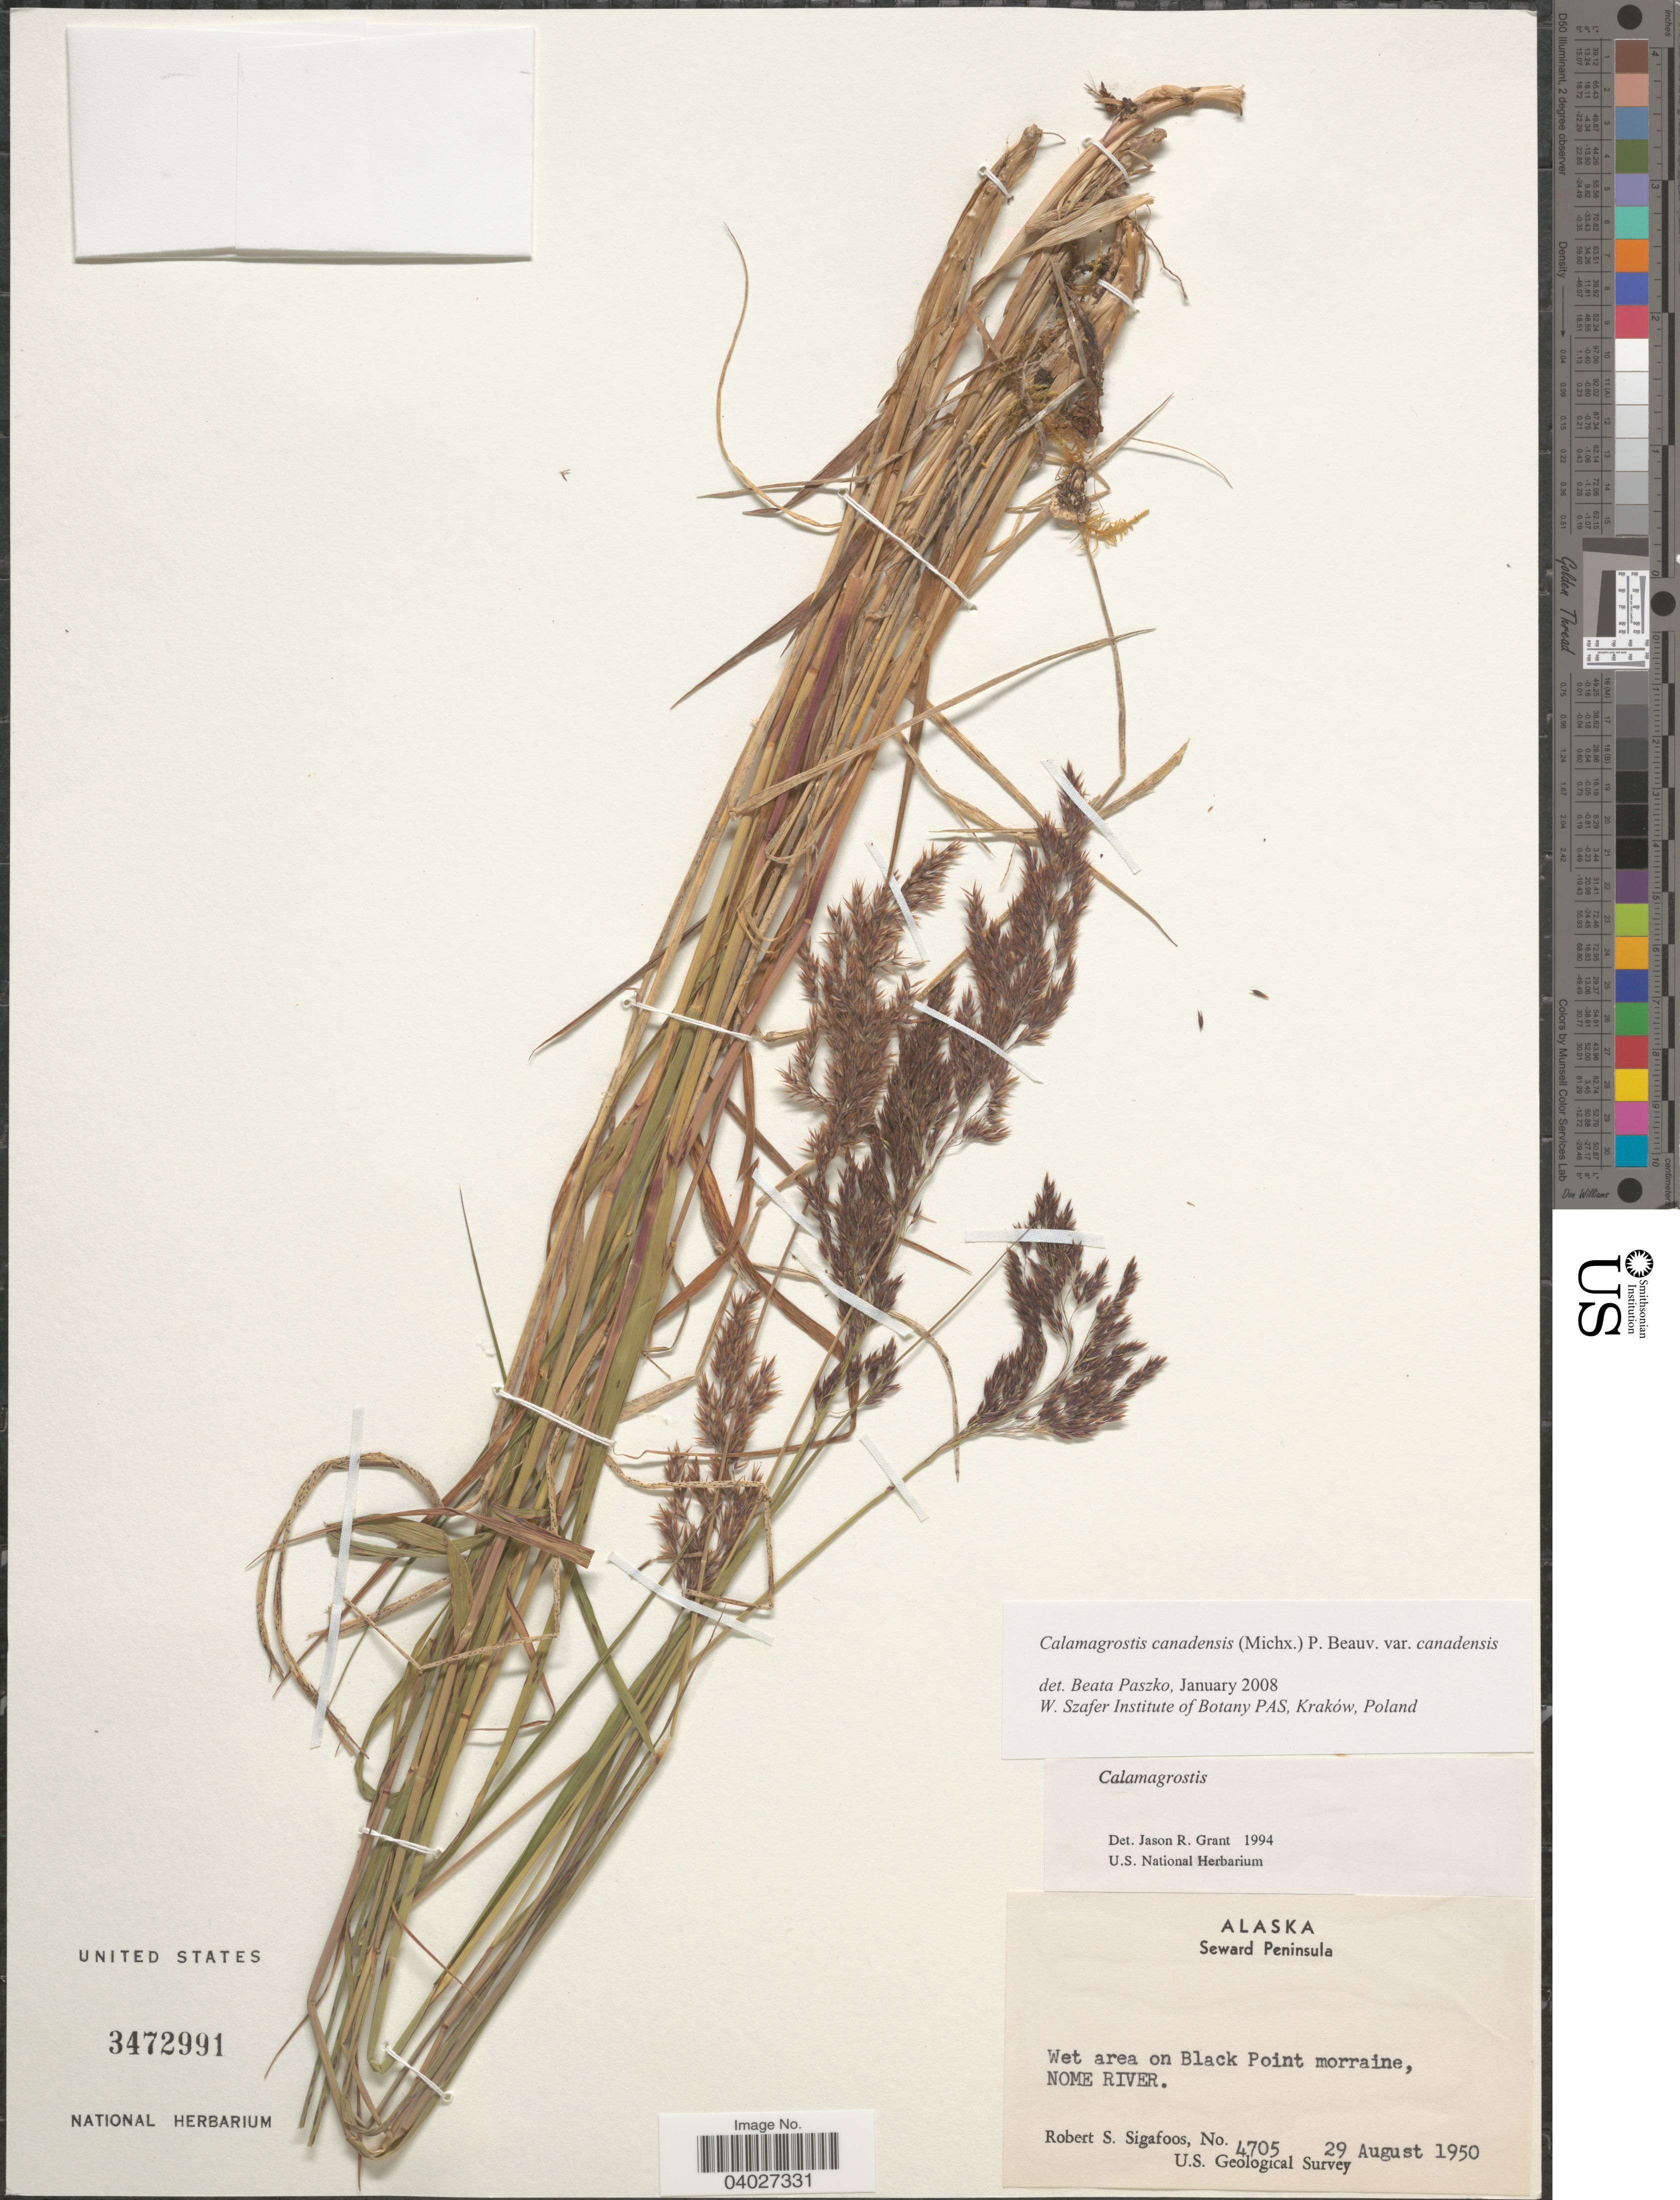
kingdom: Plantae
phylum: Tracheophyta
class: Liliopsida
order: Poales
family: Poaceae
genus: Calamagrostis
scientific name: Calamagrostis canadensis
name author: (Michx.) P. Beauv.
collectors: R. Sigafoos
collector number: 4705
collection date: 1950-08-29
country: United States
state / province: Alaska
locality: Seward Peninsula. Wet area on Black Point morraine, Nome River.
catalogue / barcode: US 3472991